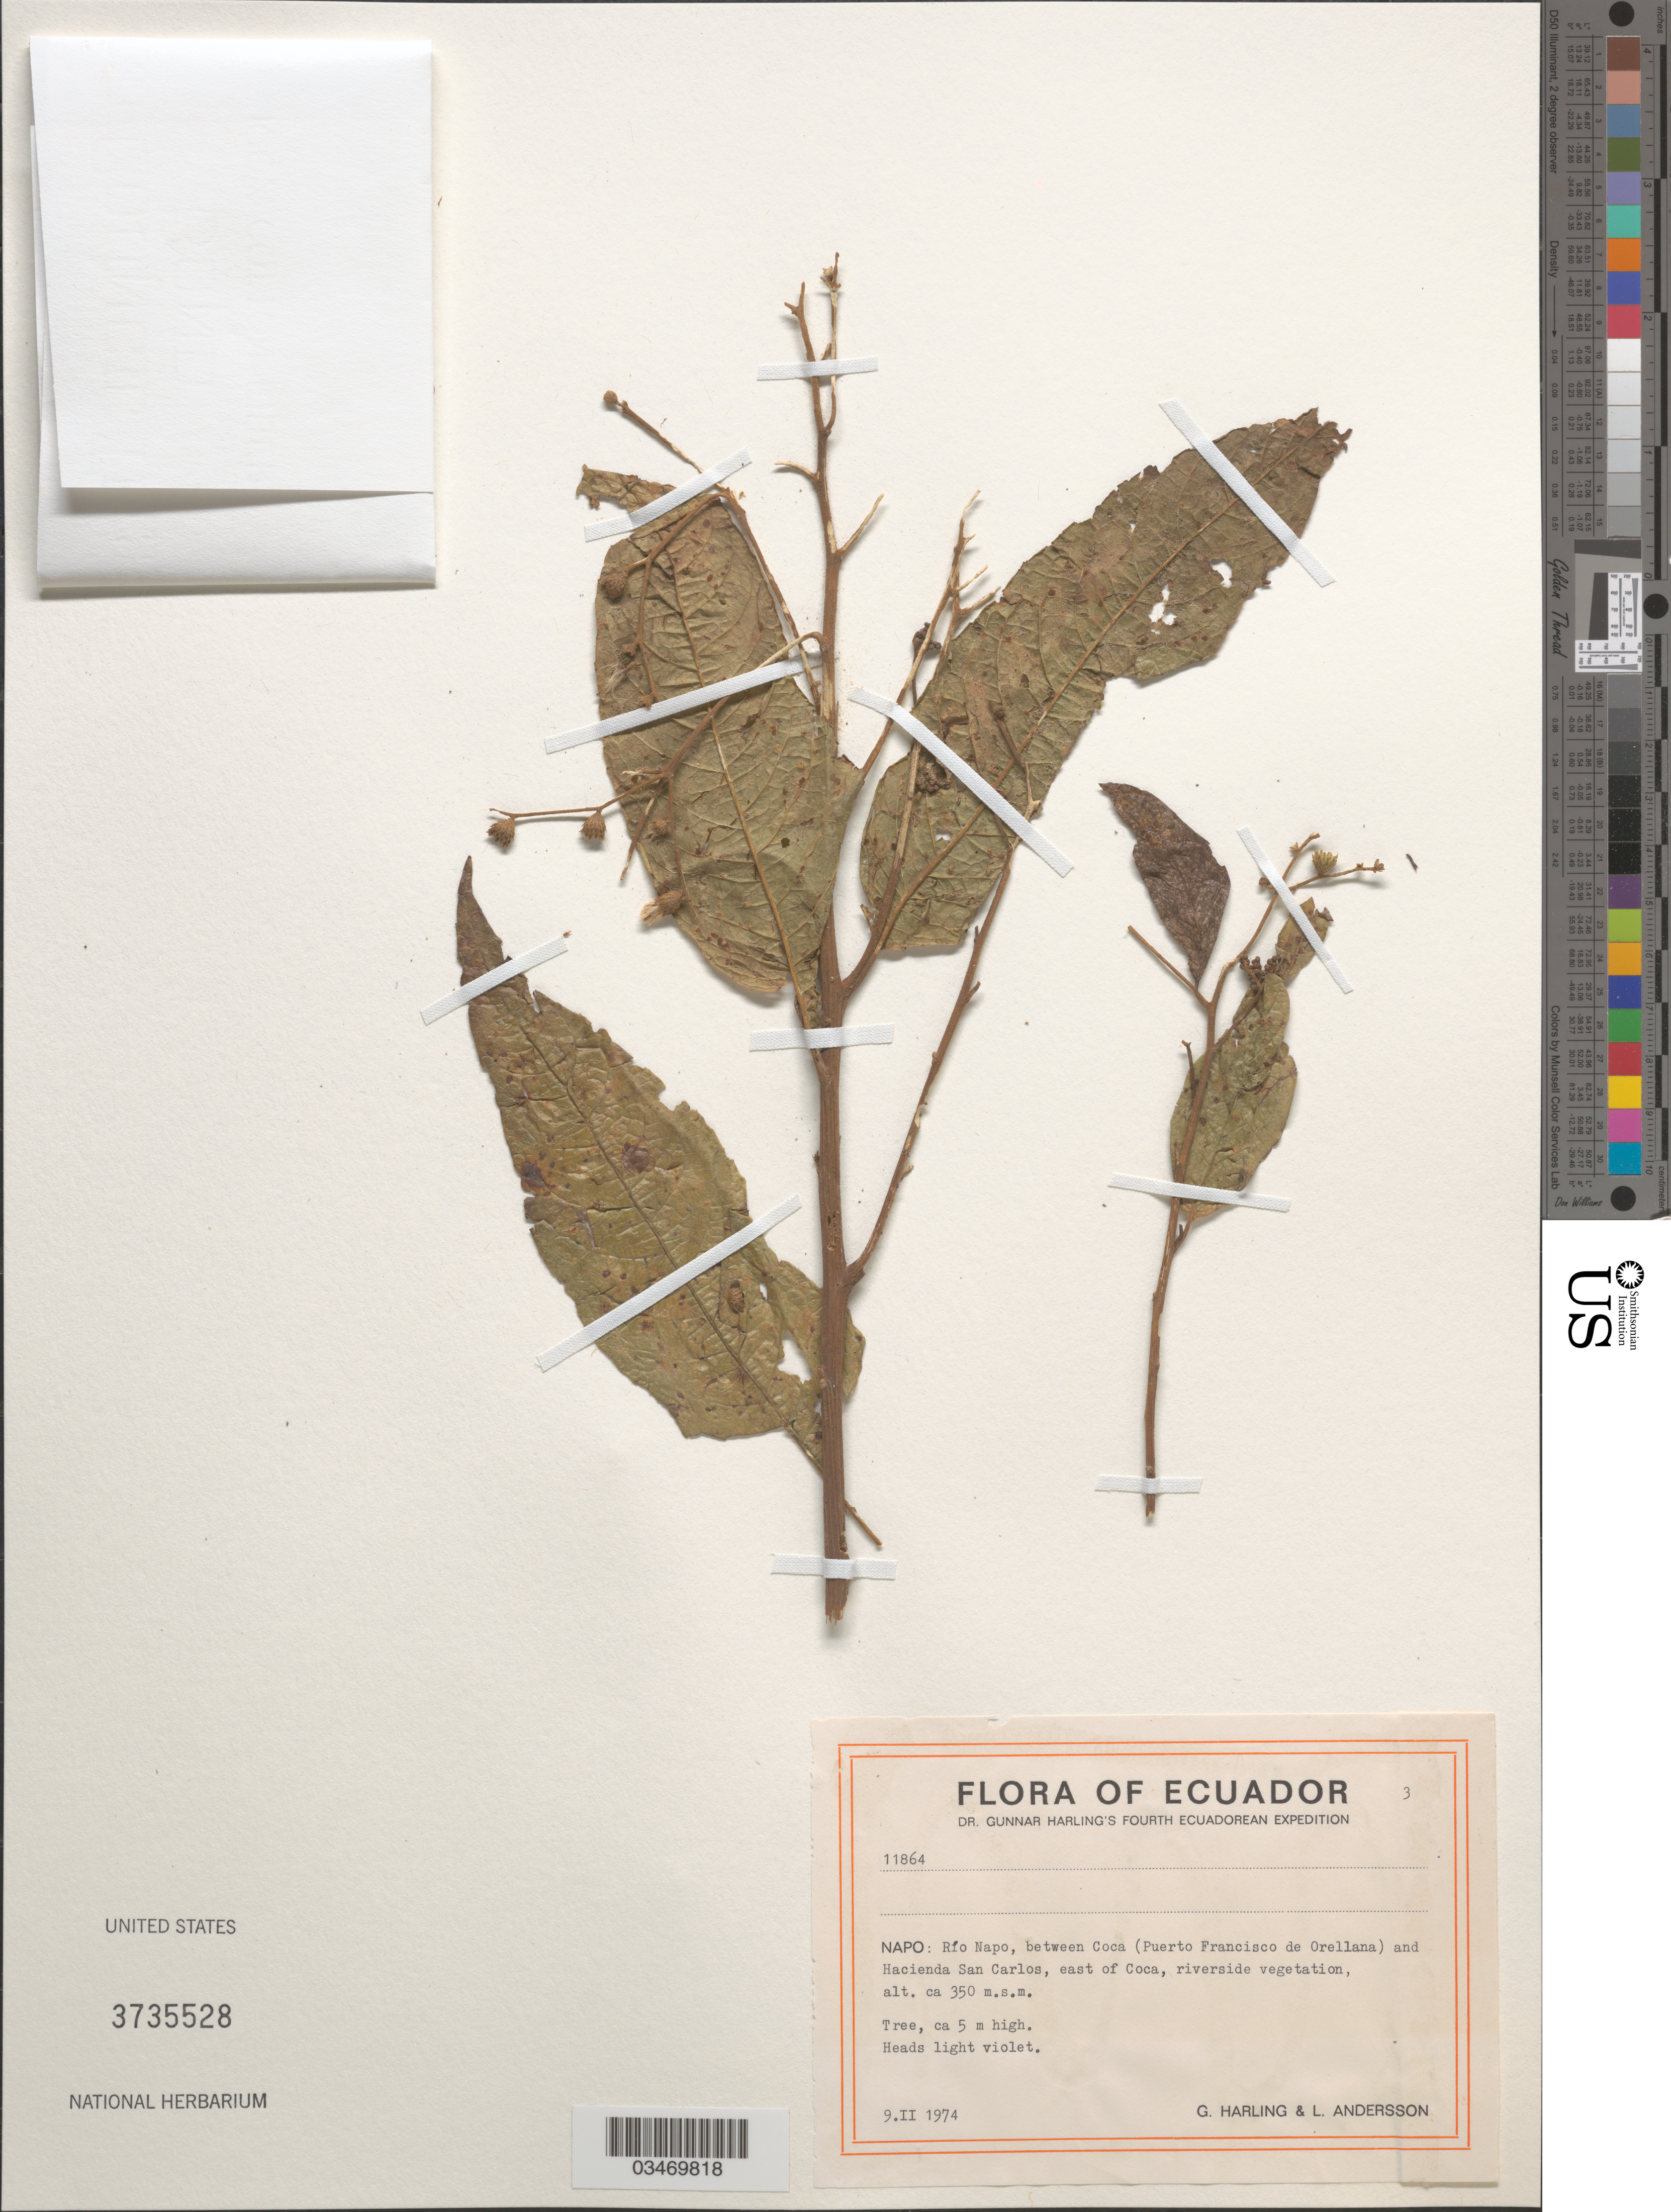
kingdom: Plantae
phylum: Tracheophyta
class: Magnoliopsida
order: Asterales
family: Asteraceae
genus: Vernonanthura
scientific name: Vernonanthura patens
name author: (Kunth) H. Rob.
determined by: Renon, Polla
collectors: G. Harling & L. Anderson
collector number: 11864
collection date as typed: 9 February 1974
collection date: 1974-02-09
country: Ecuador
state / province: Napo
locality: Napo, Río Napo, between Coca (Puerto Frandisco de Orellana) and Hacienda San Carlos, E of Coca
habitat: Riverside vegetation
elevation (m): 350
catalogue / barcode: US 3735528